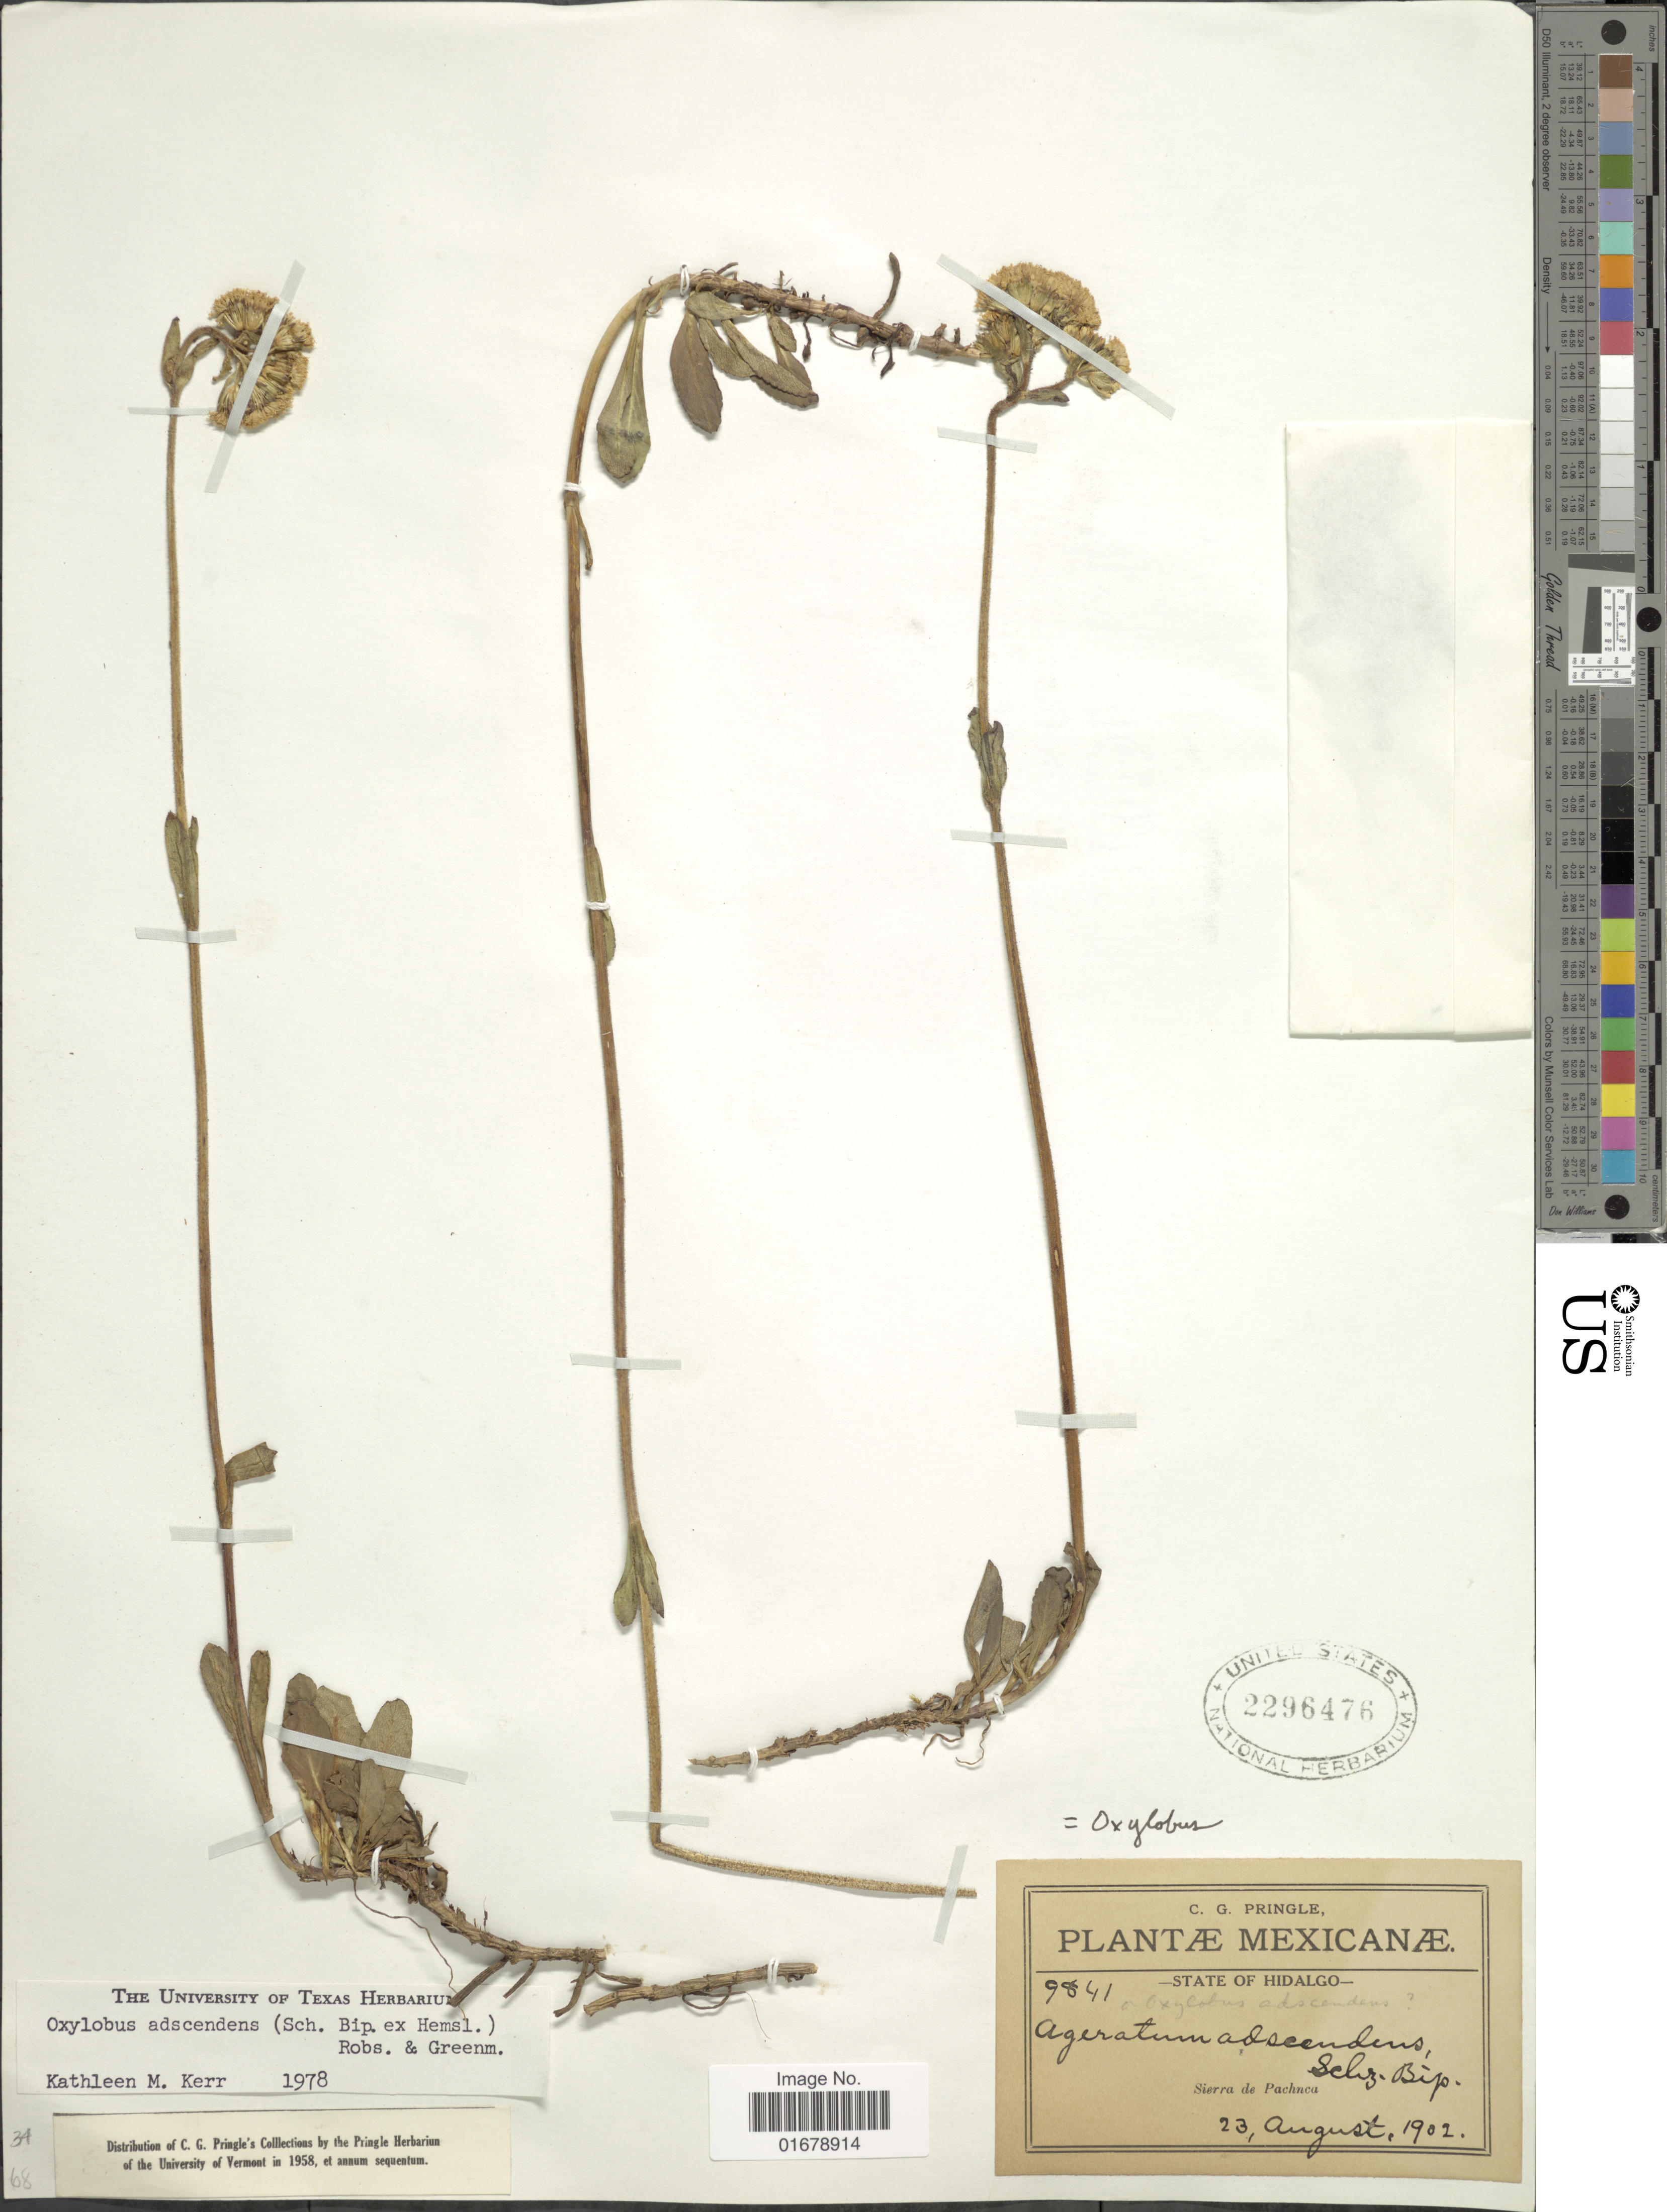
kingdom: Plantae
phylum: Tracheophyta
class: Magnoliopsida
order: Asterales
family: Asteraceae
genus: Oxylobus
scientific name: Oxylobus adscendens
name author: (Sch. Bip.) B.L. Rob. & Greenm. in B.L. Rob.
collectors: C. G. Pringle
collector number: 9841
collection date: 1902-08-23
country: Mexico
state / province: Hidalgo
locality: State of Hidalgo. Sierra de Pachnca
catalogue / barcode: US 2296476